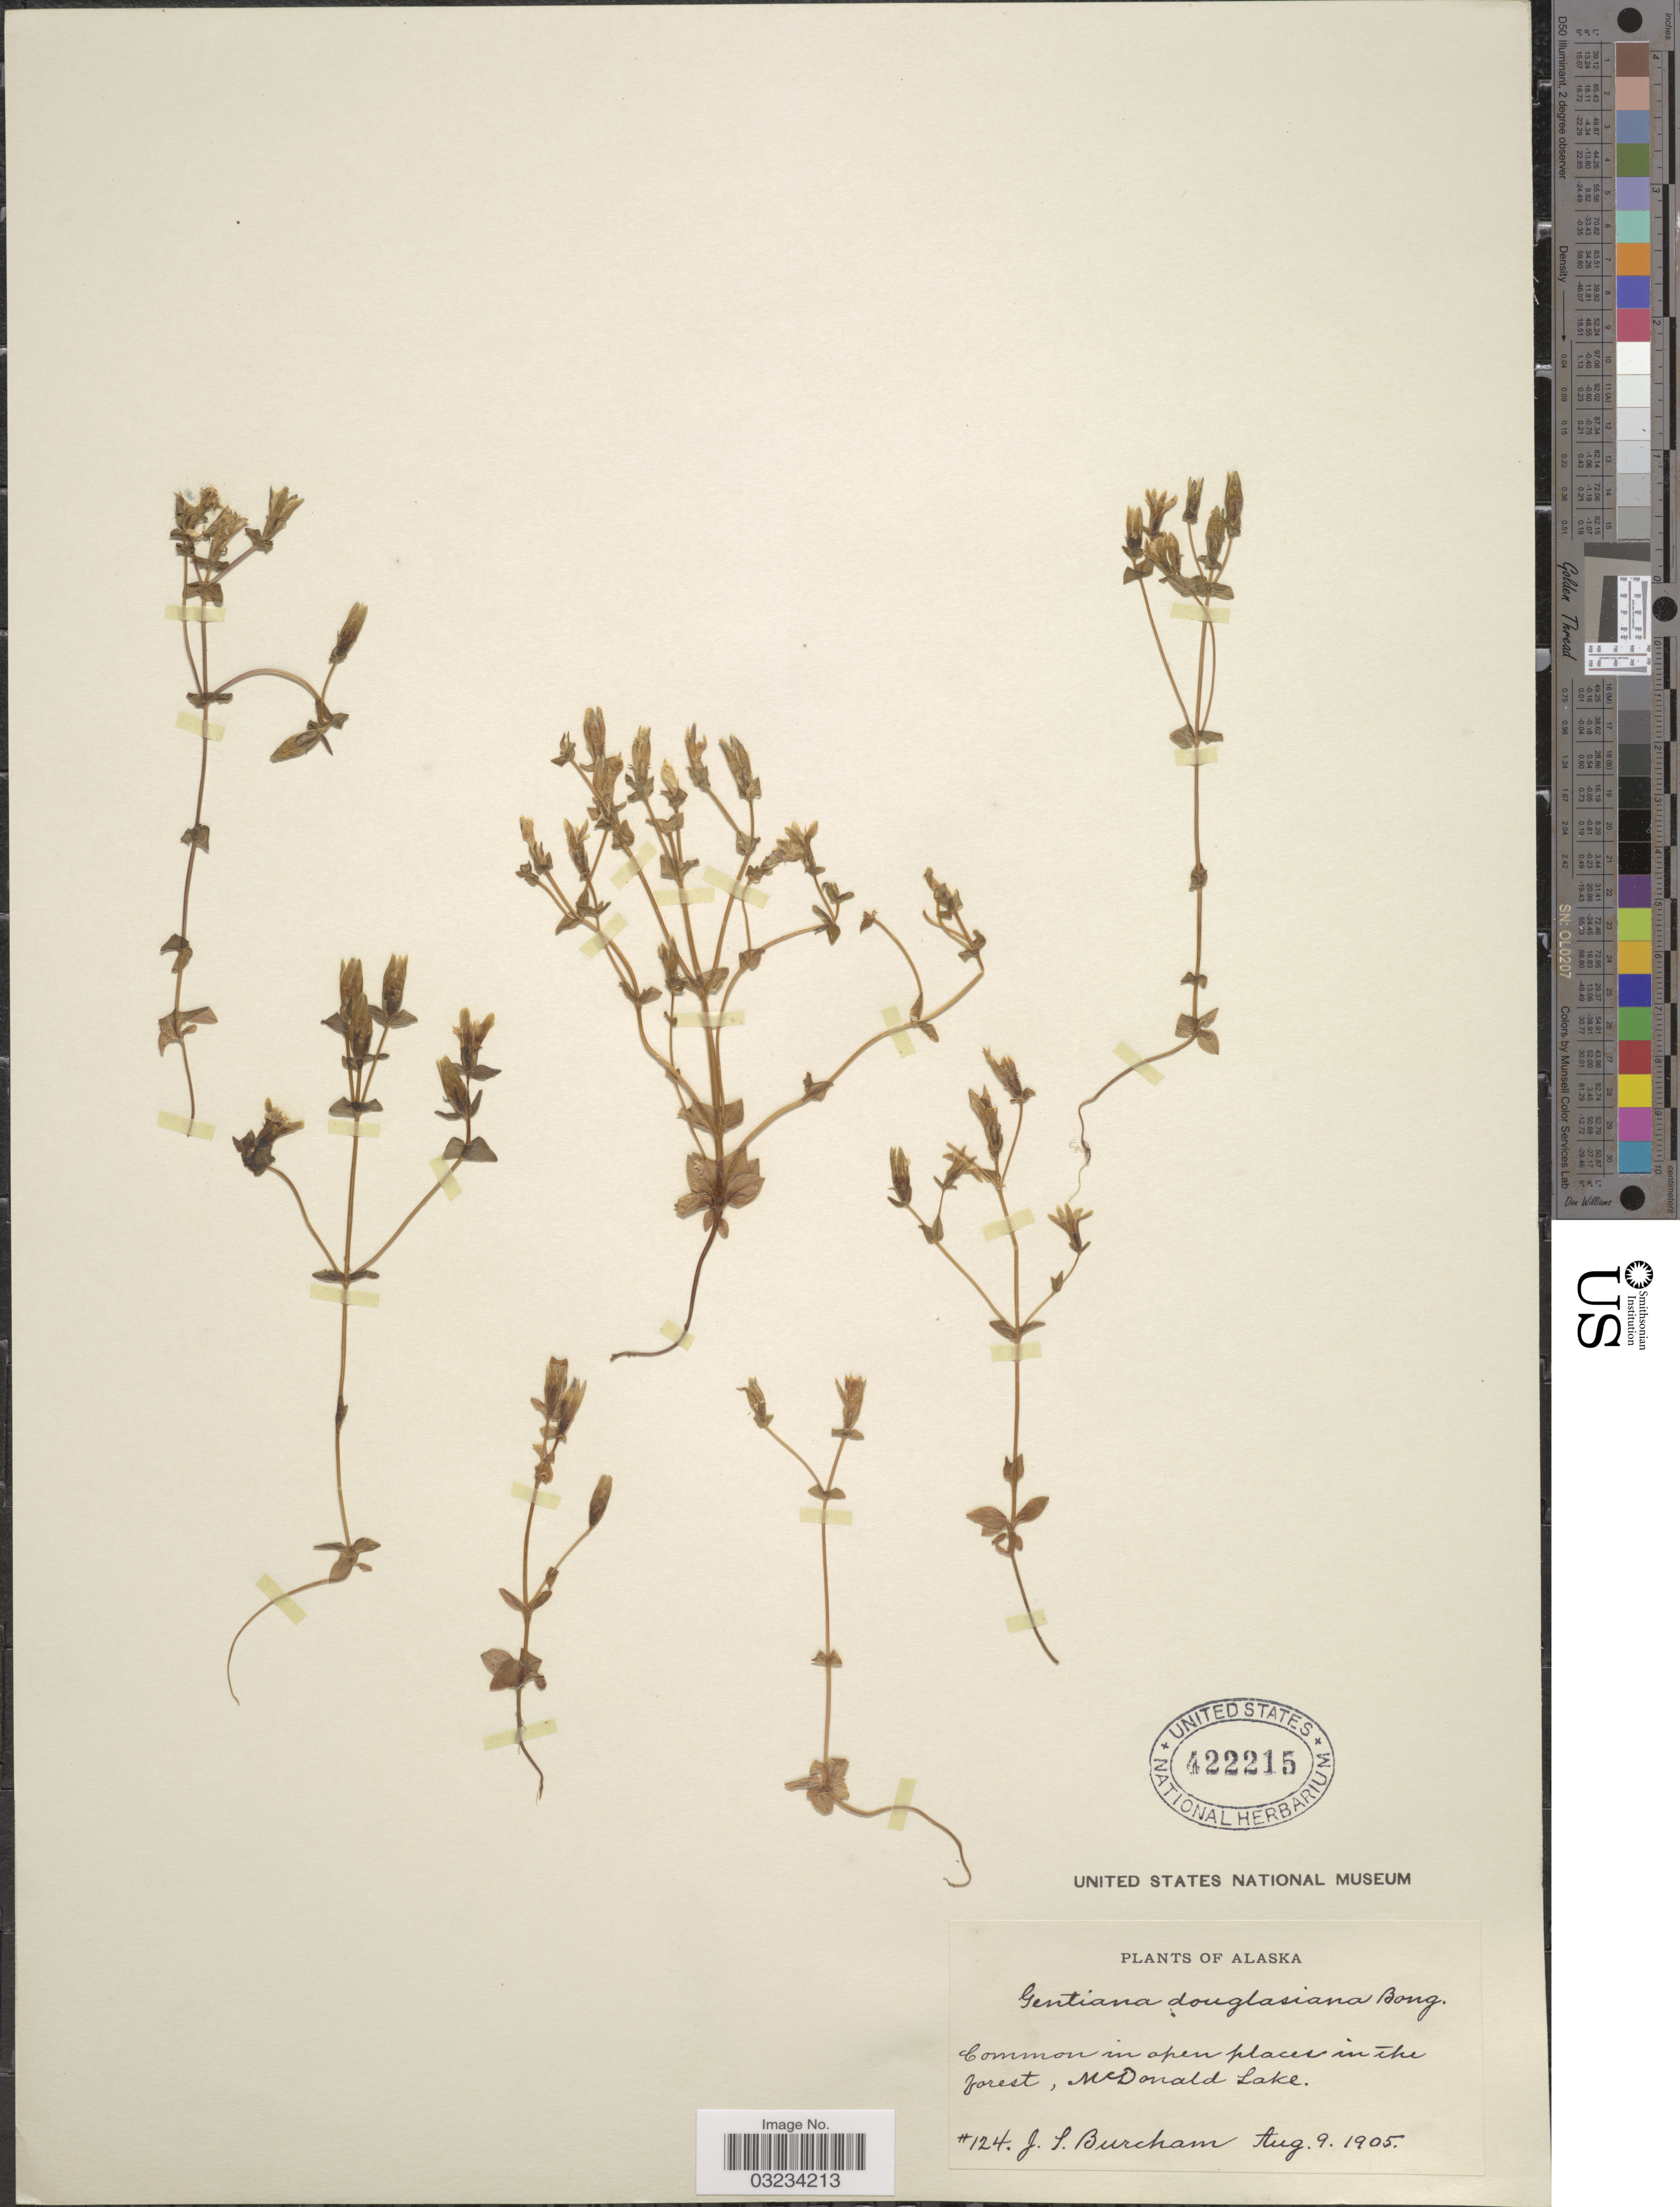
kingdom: Plantae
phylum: Tracheophyta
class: Magnoliopsida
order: Gentianales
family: Gentianaceae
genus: Gentiana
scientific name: Gentiana douglasiana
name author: Bong.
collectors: J. Burcham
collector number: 124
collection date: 1905-08-09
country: United States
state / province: Alaska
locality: McDonald Lake.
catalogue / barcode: US 422215